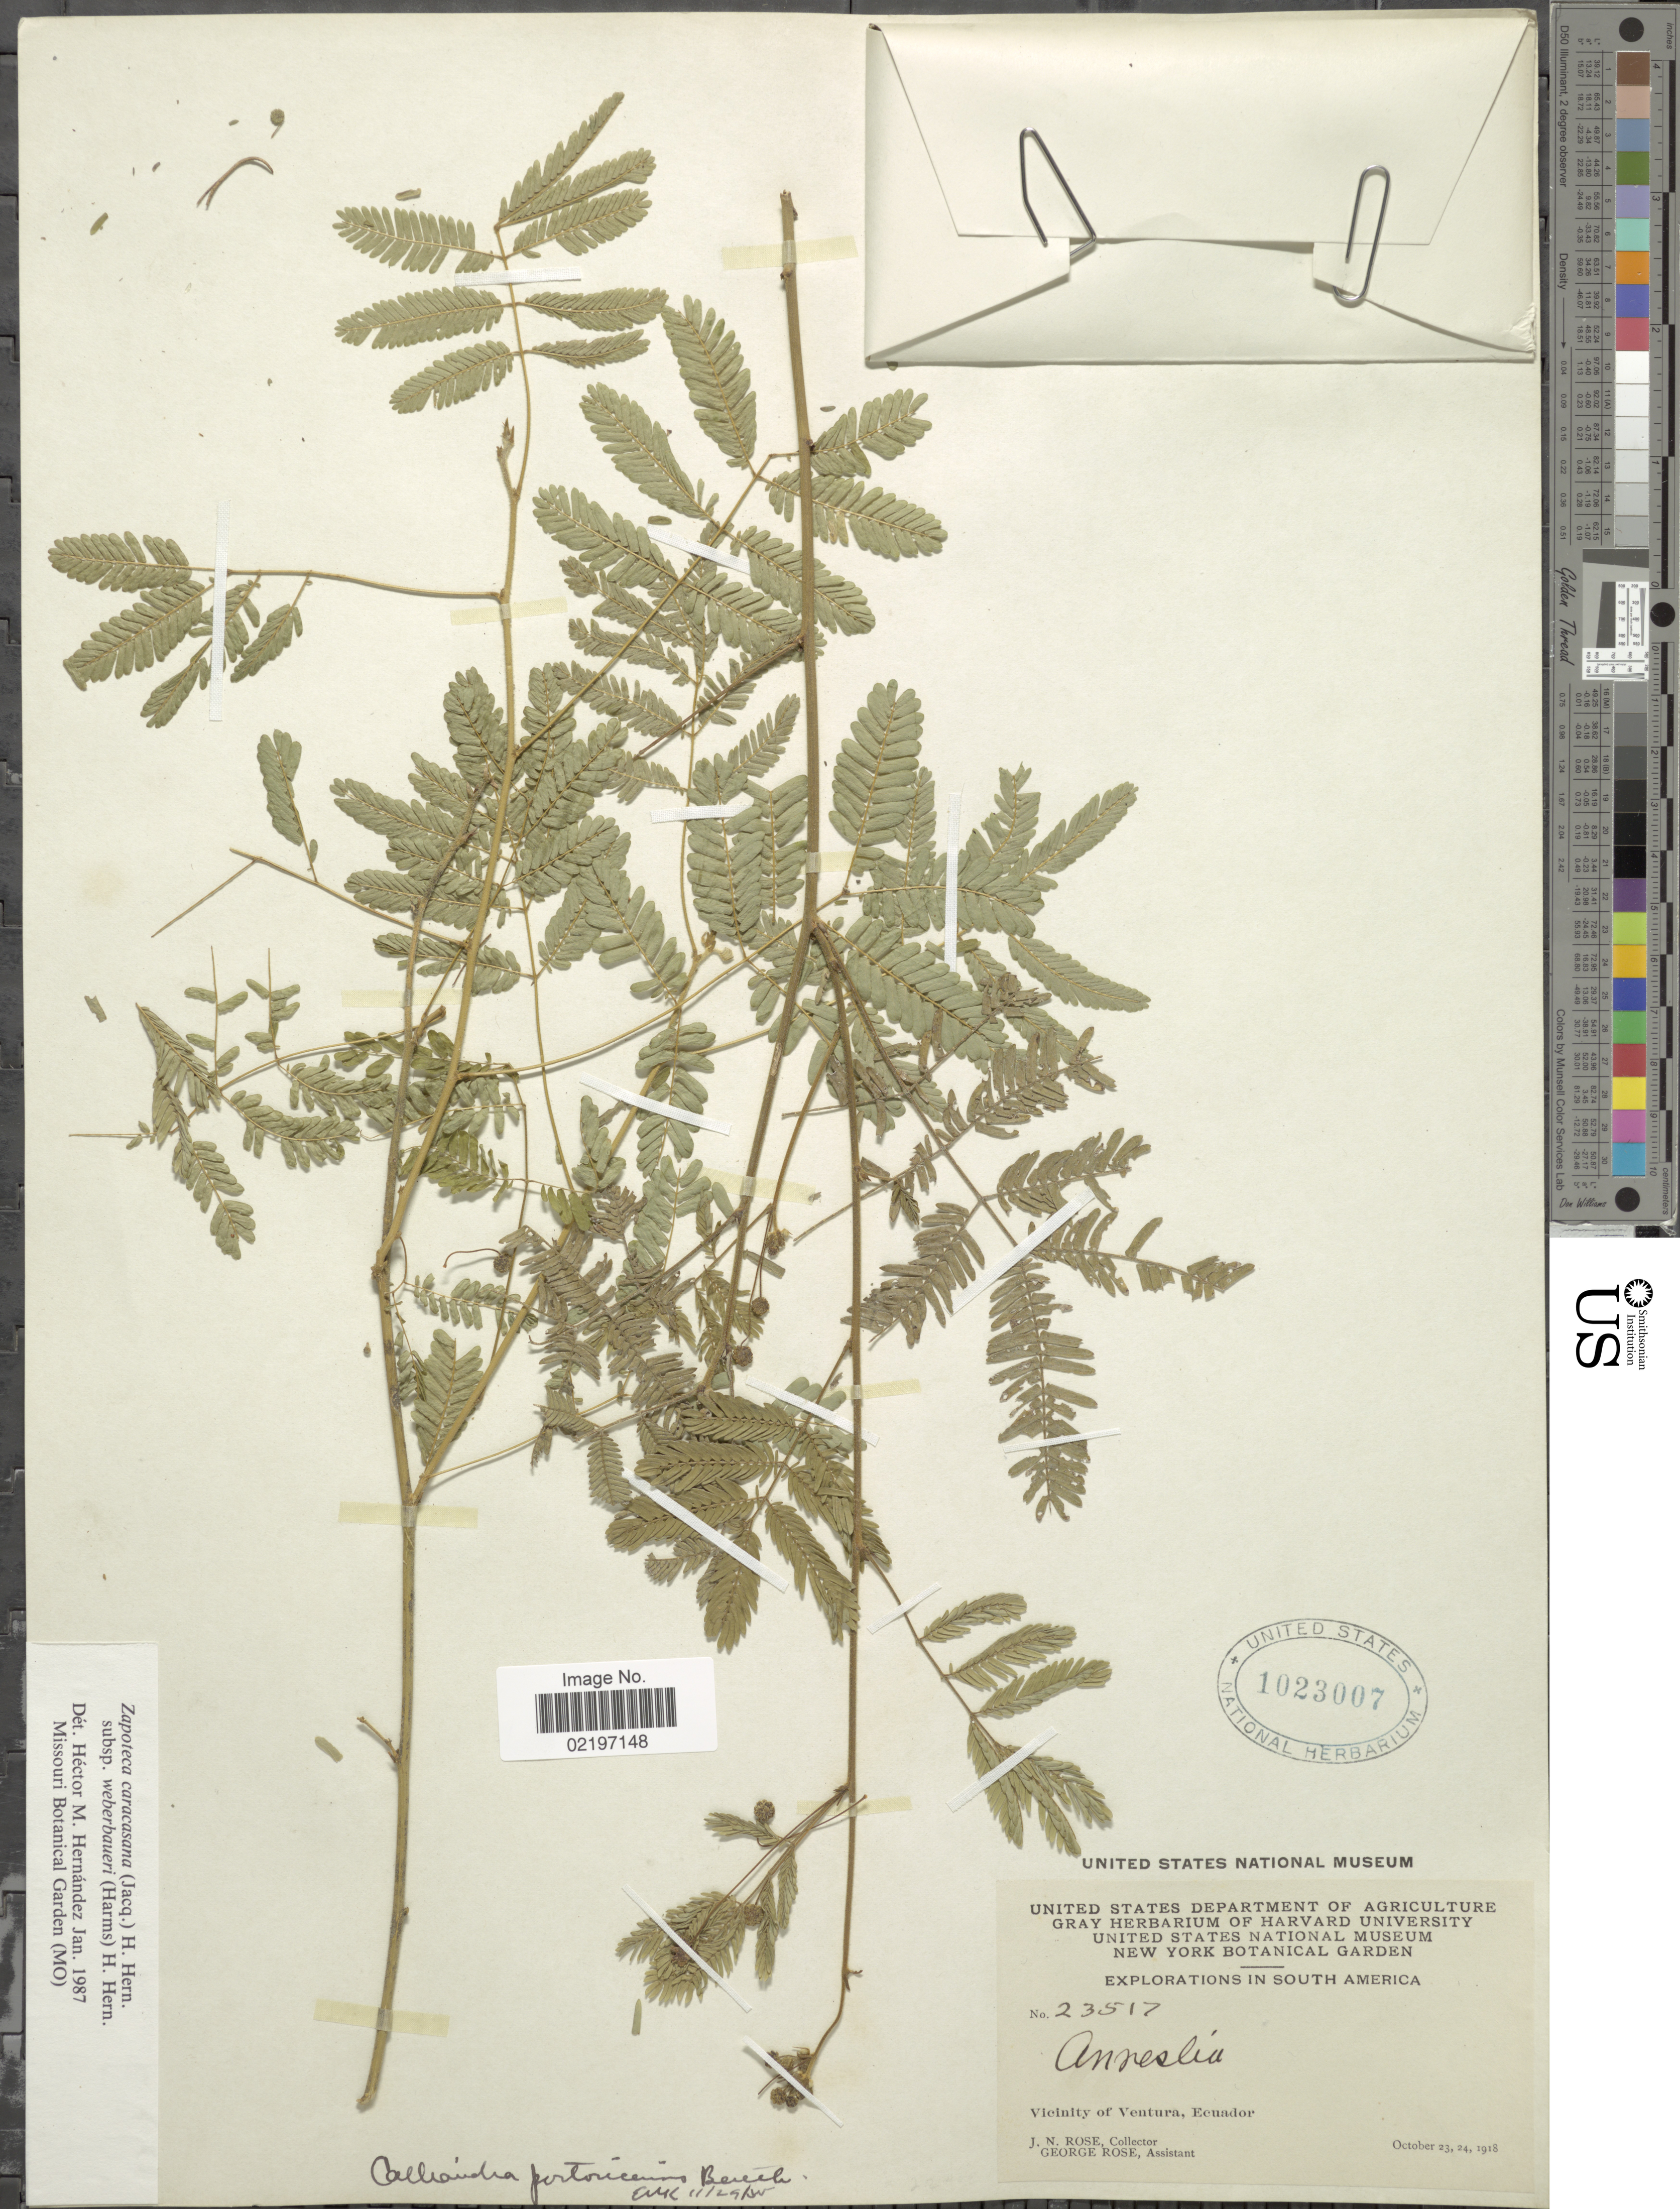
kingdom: Plantae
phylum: Tracheophyta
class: Magnoliopsida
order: Fabales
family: Fabaceae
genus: Zapoteca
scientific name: Zapoteca caracasana subsp. weberbaueri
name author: (Harms) H.M. Hern.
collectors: J. N. Rose & G. Rose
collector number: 23517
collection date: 1918-10-23/1918-10-24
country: Ecuador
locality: Vicinity of Ventura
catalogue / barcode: US 1023007